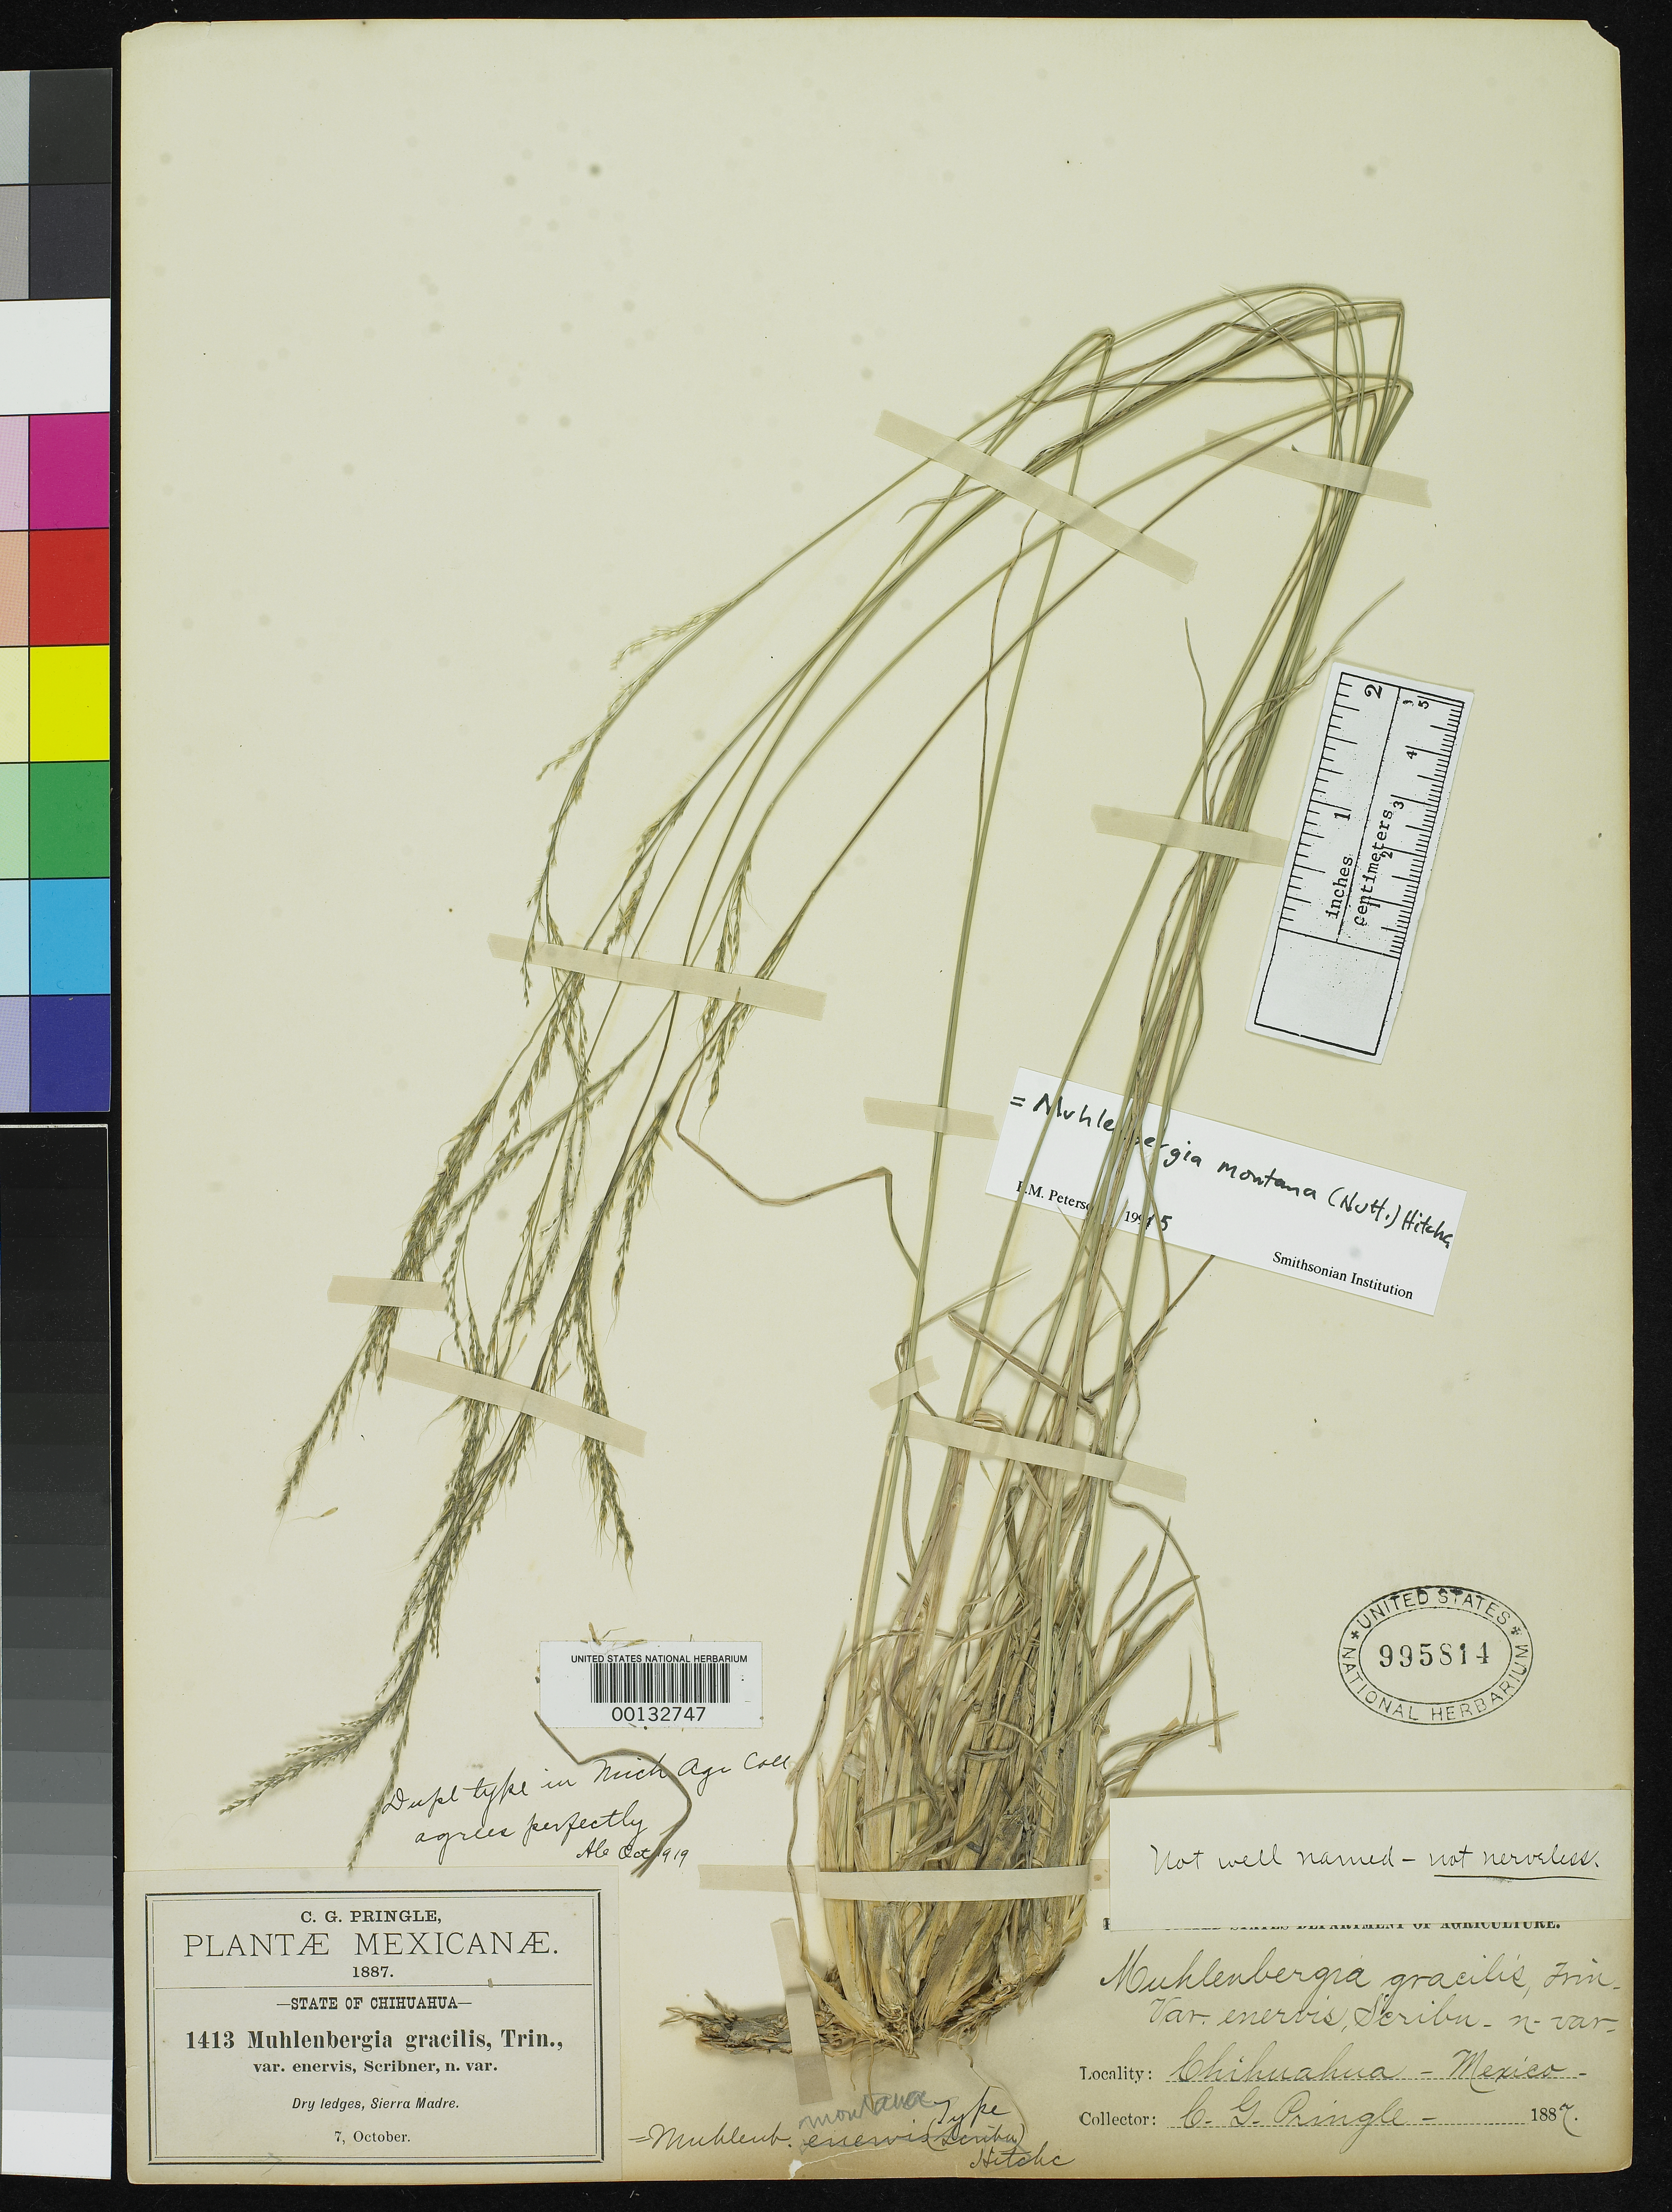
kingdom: Plantae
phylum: Tracheophyta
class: Liliopsida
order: Poales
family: Poaceae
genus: Muhlenbergia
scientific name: Muhlenbergia gracilis var. enervis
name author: Scribn. ex W.J. Beal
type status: Holotype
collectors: C. G. Pringle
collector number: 1413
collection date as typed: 07 Oct 1887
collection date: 1887-10-07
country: Mexico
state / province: Chihuahua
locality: Sierra Madre, dry ledges.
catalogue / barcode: US 995814